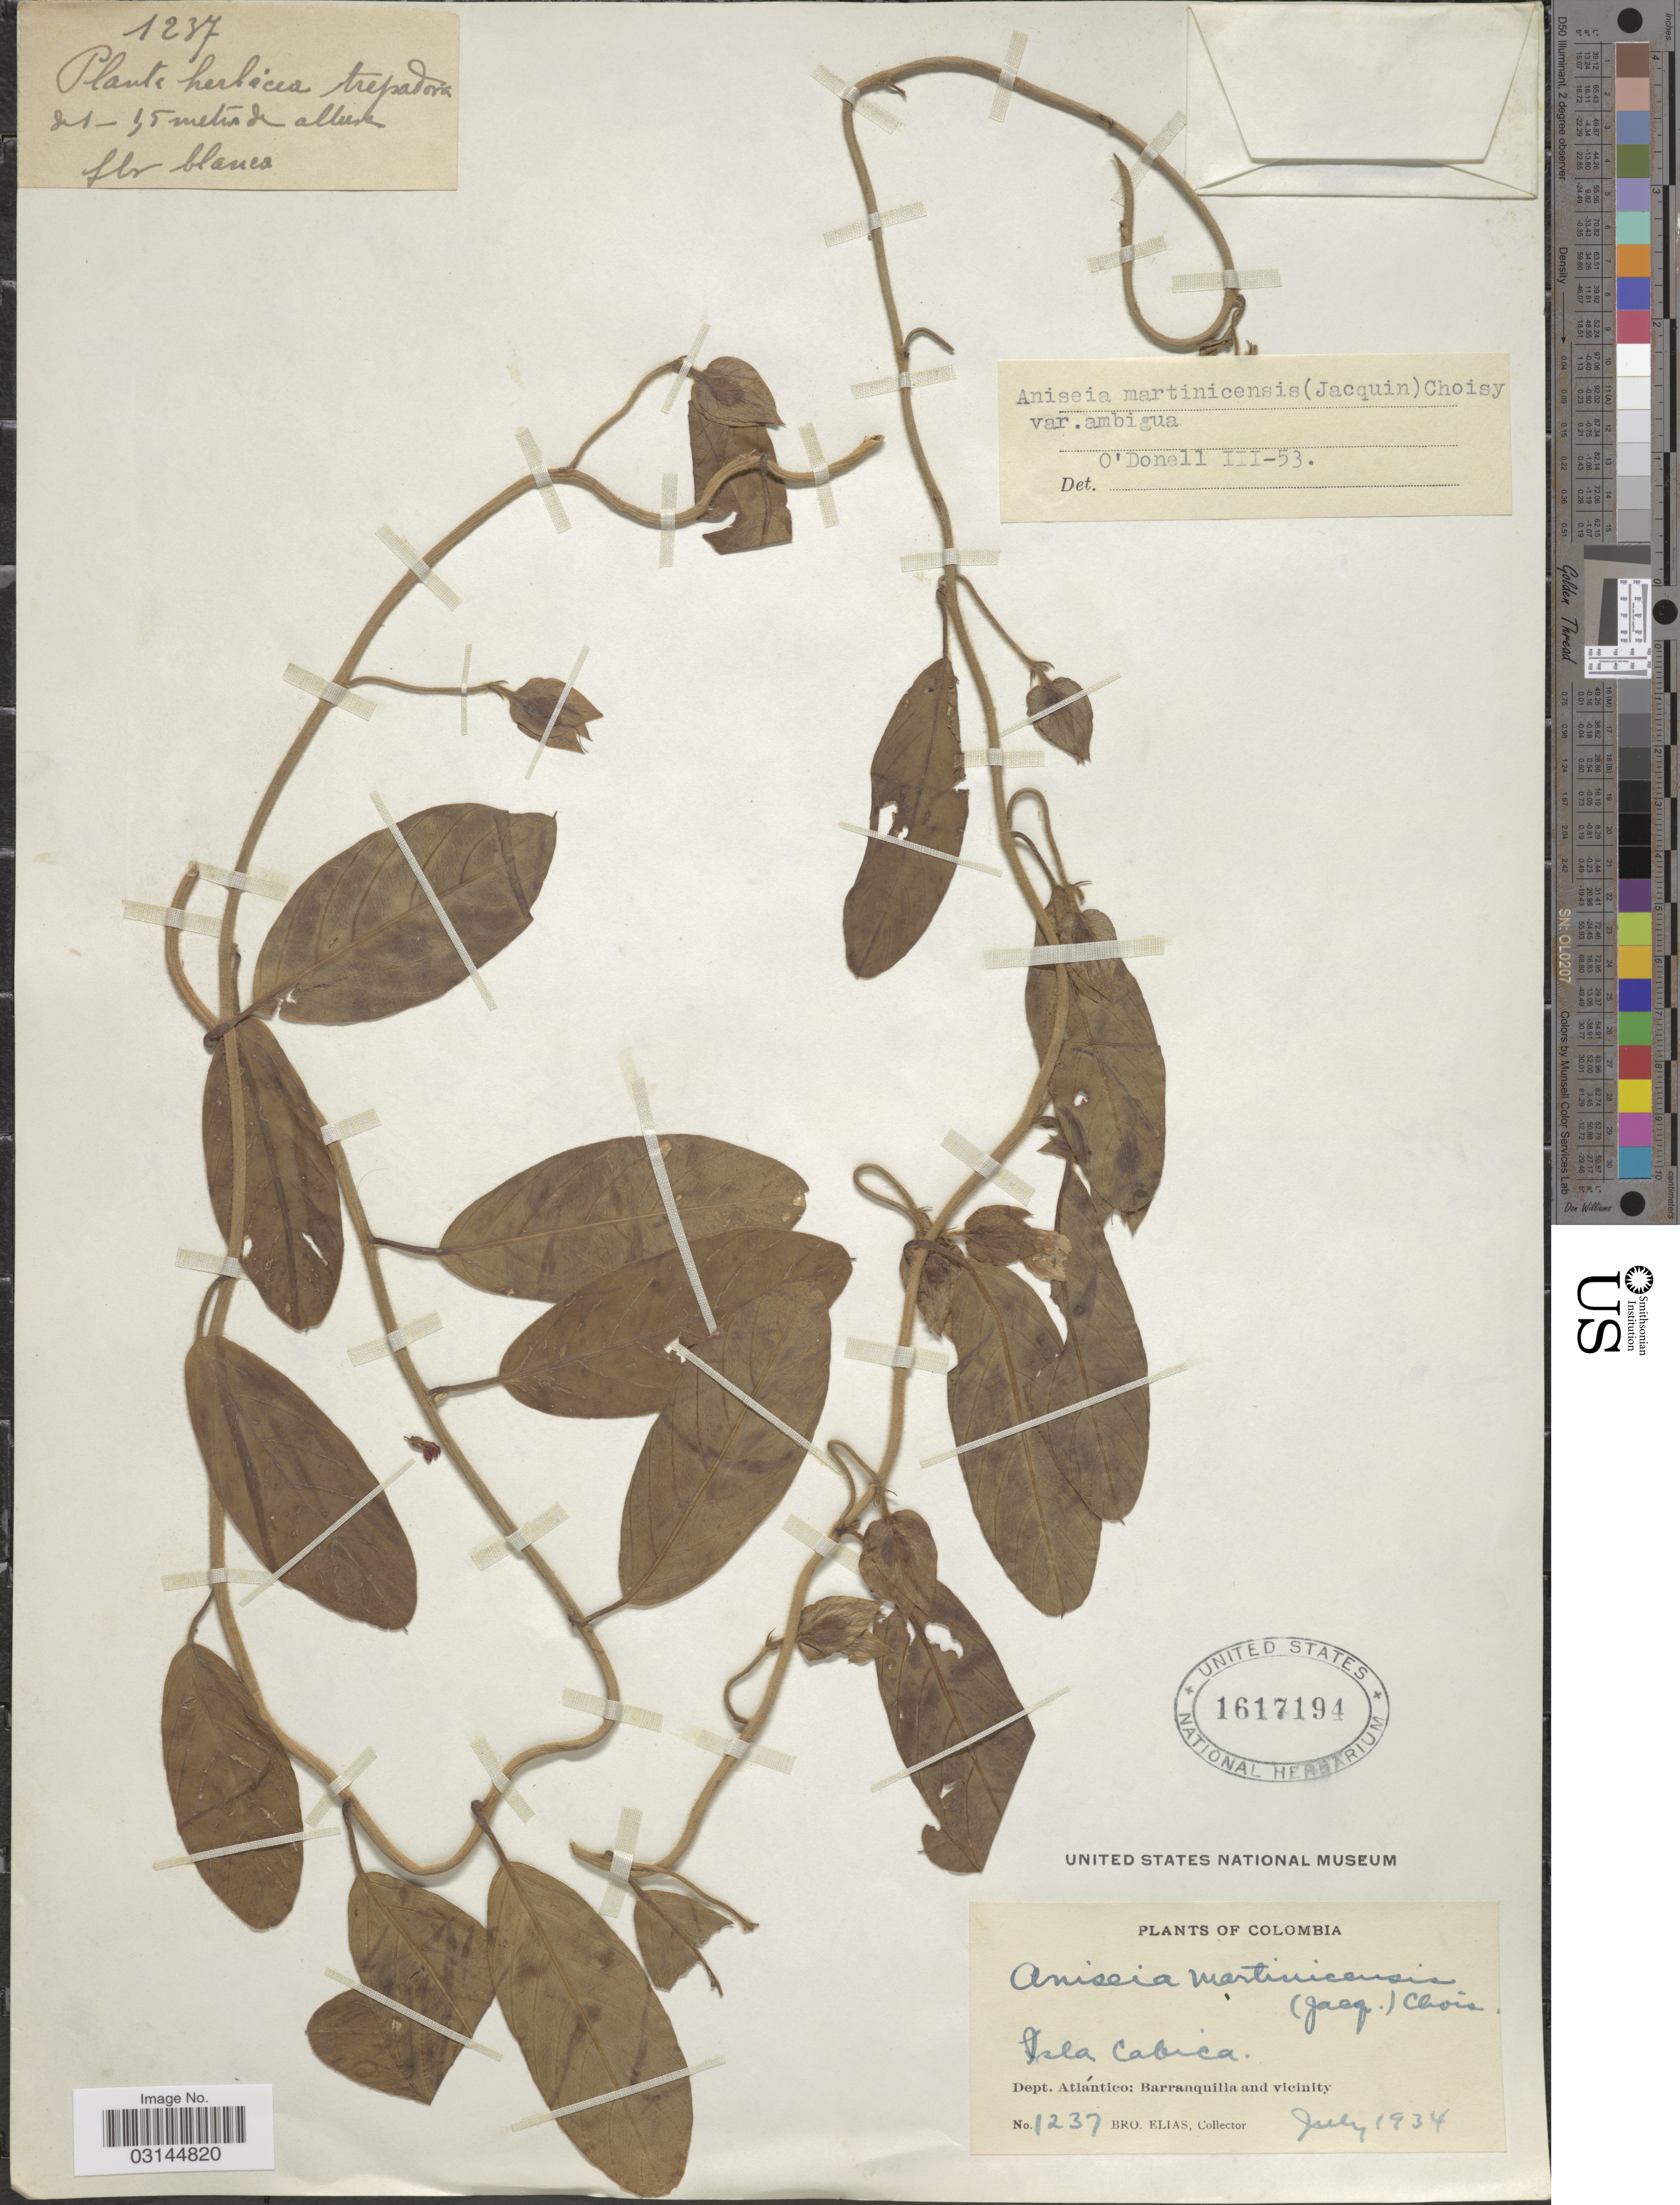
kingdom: Plantae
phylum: Tracheophyta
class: Magnoliopsida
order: Solanales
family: Convolvulaceae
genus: Aniseia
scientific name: Aniseia martinicensis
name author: (Jacq.) Choisy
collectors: Bro. Elias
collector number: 1237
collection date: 1934-07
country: Colombia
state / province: Atlántico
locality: Dept. Atlántico: Barranquilla and vicinity.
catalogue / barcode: US 1617194